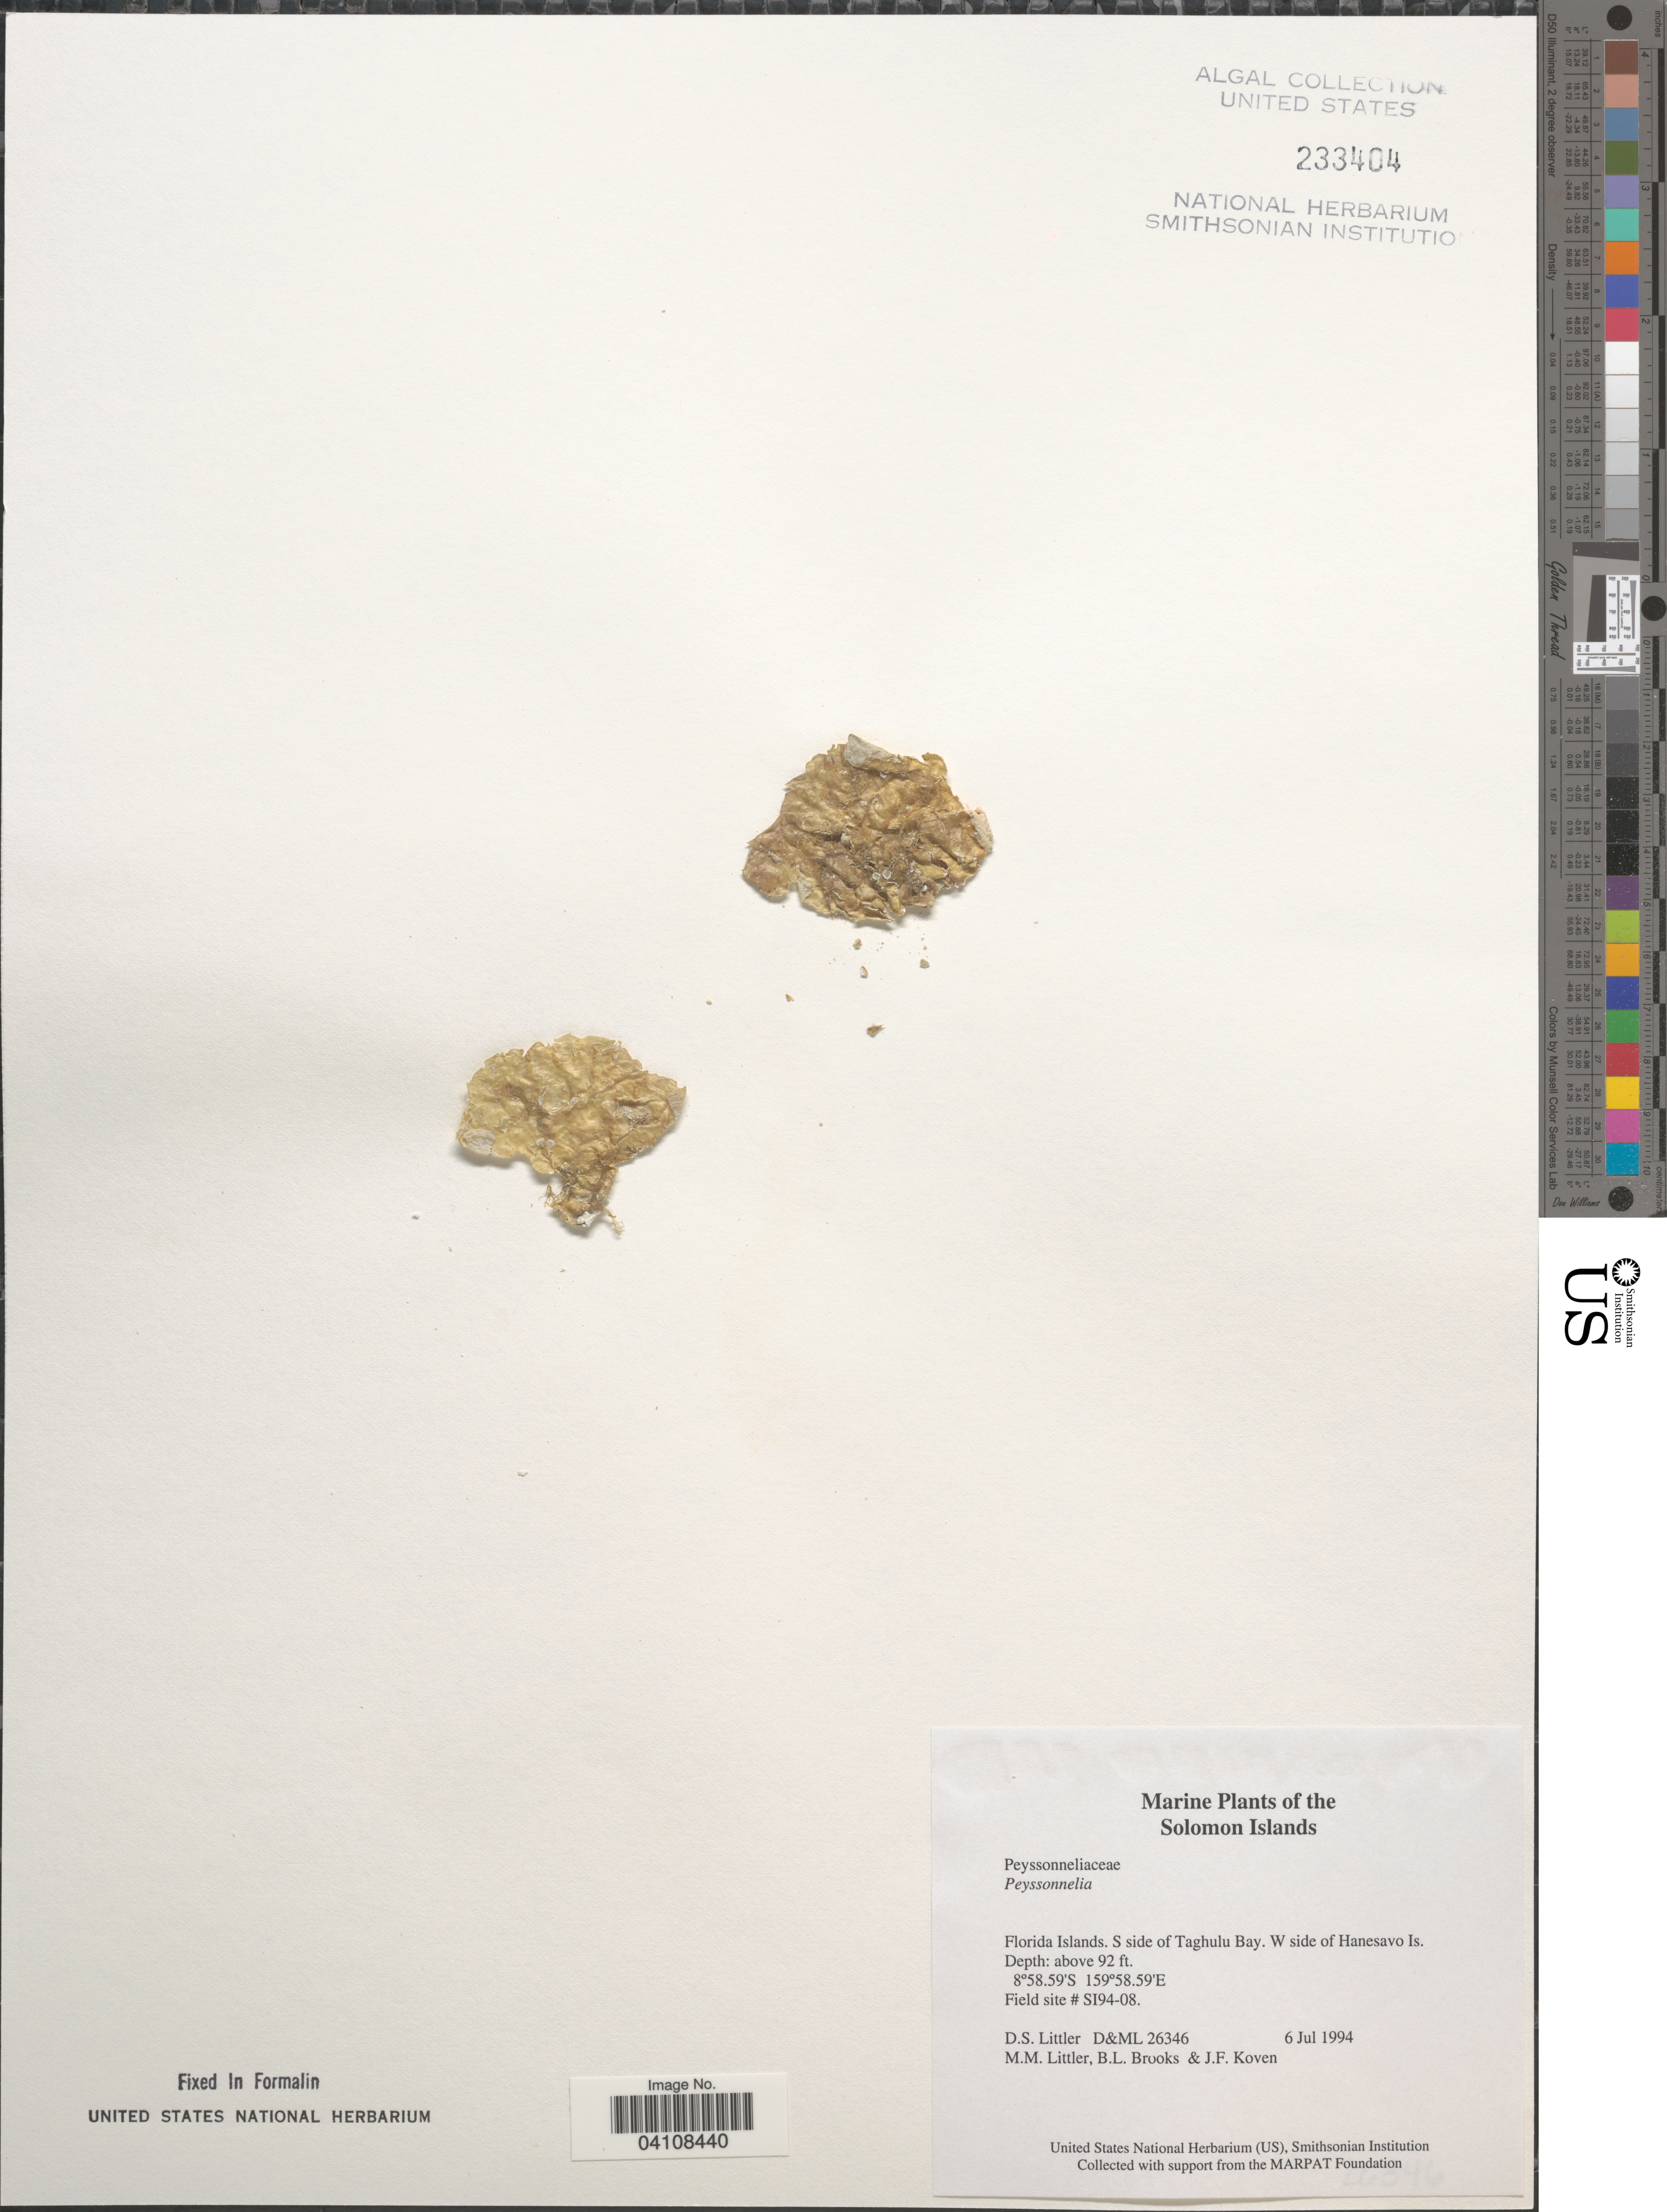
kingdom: Plantae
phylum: Rhodophyta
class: Florideophyceae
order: Peyssonneliales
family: Peyssonneliaceae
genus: Peyssonnelia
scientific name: Peyssonnelia sp.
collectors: D. S. Littler, B. Brooks & J. Koven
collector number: D&ML26346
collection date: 1994-07-06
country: Solomon Islands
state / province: Solomon Islands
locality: Florida Islands. S side of Taghulu Bay. W side of Hanesavo Is. Field site # SI94-08.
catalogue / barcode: US 233404